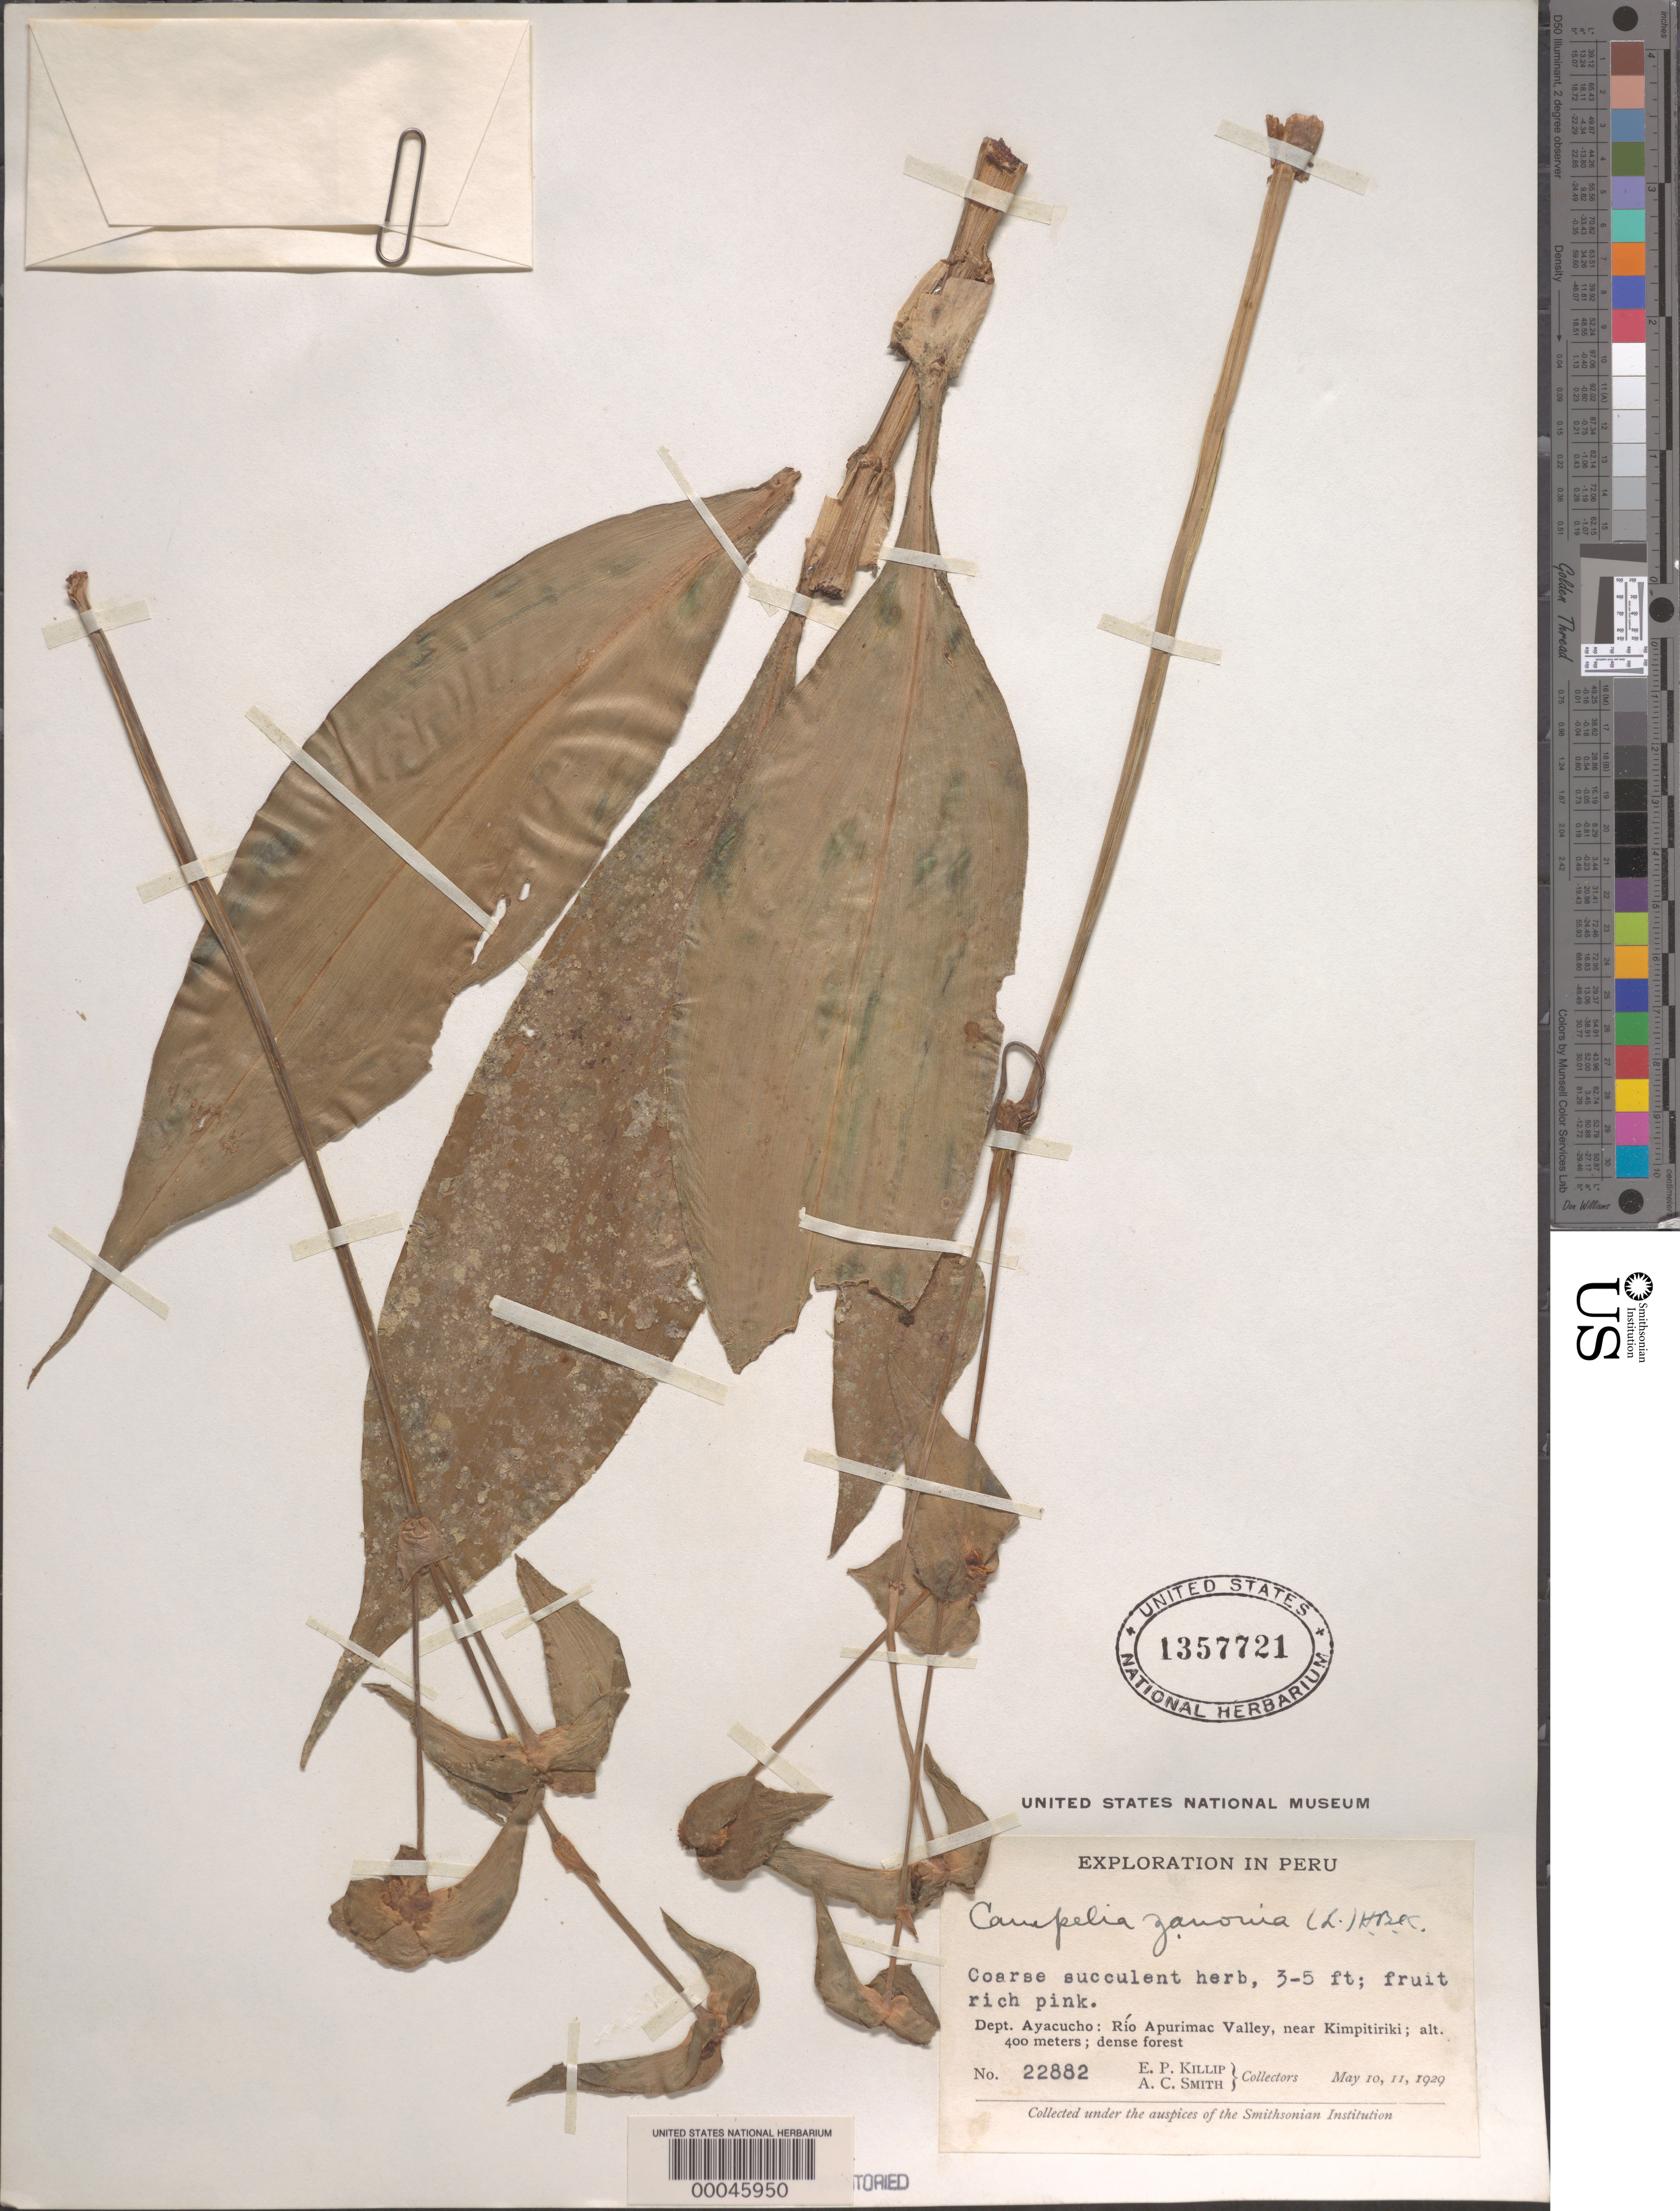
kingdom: Plantae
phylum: Tracheophyta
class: Liliopsida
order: Commelinales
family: Commelinaceae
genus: Tradescantia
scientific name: Tradescantia zanonia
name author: (L.) Sw.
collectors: E. P. Killip & A. C. Smith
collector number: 22882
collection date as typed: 10 May 1929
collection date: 1929-05-10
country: Peru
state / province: Ayacucho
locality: Río Apurímac valley, near Kimpitiriki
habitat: Dense forest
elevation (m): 400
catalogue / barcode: US 1357721